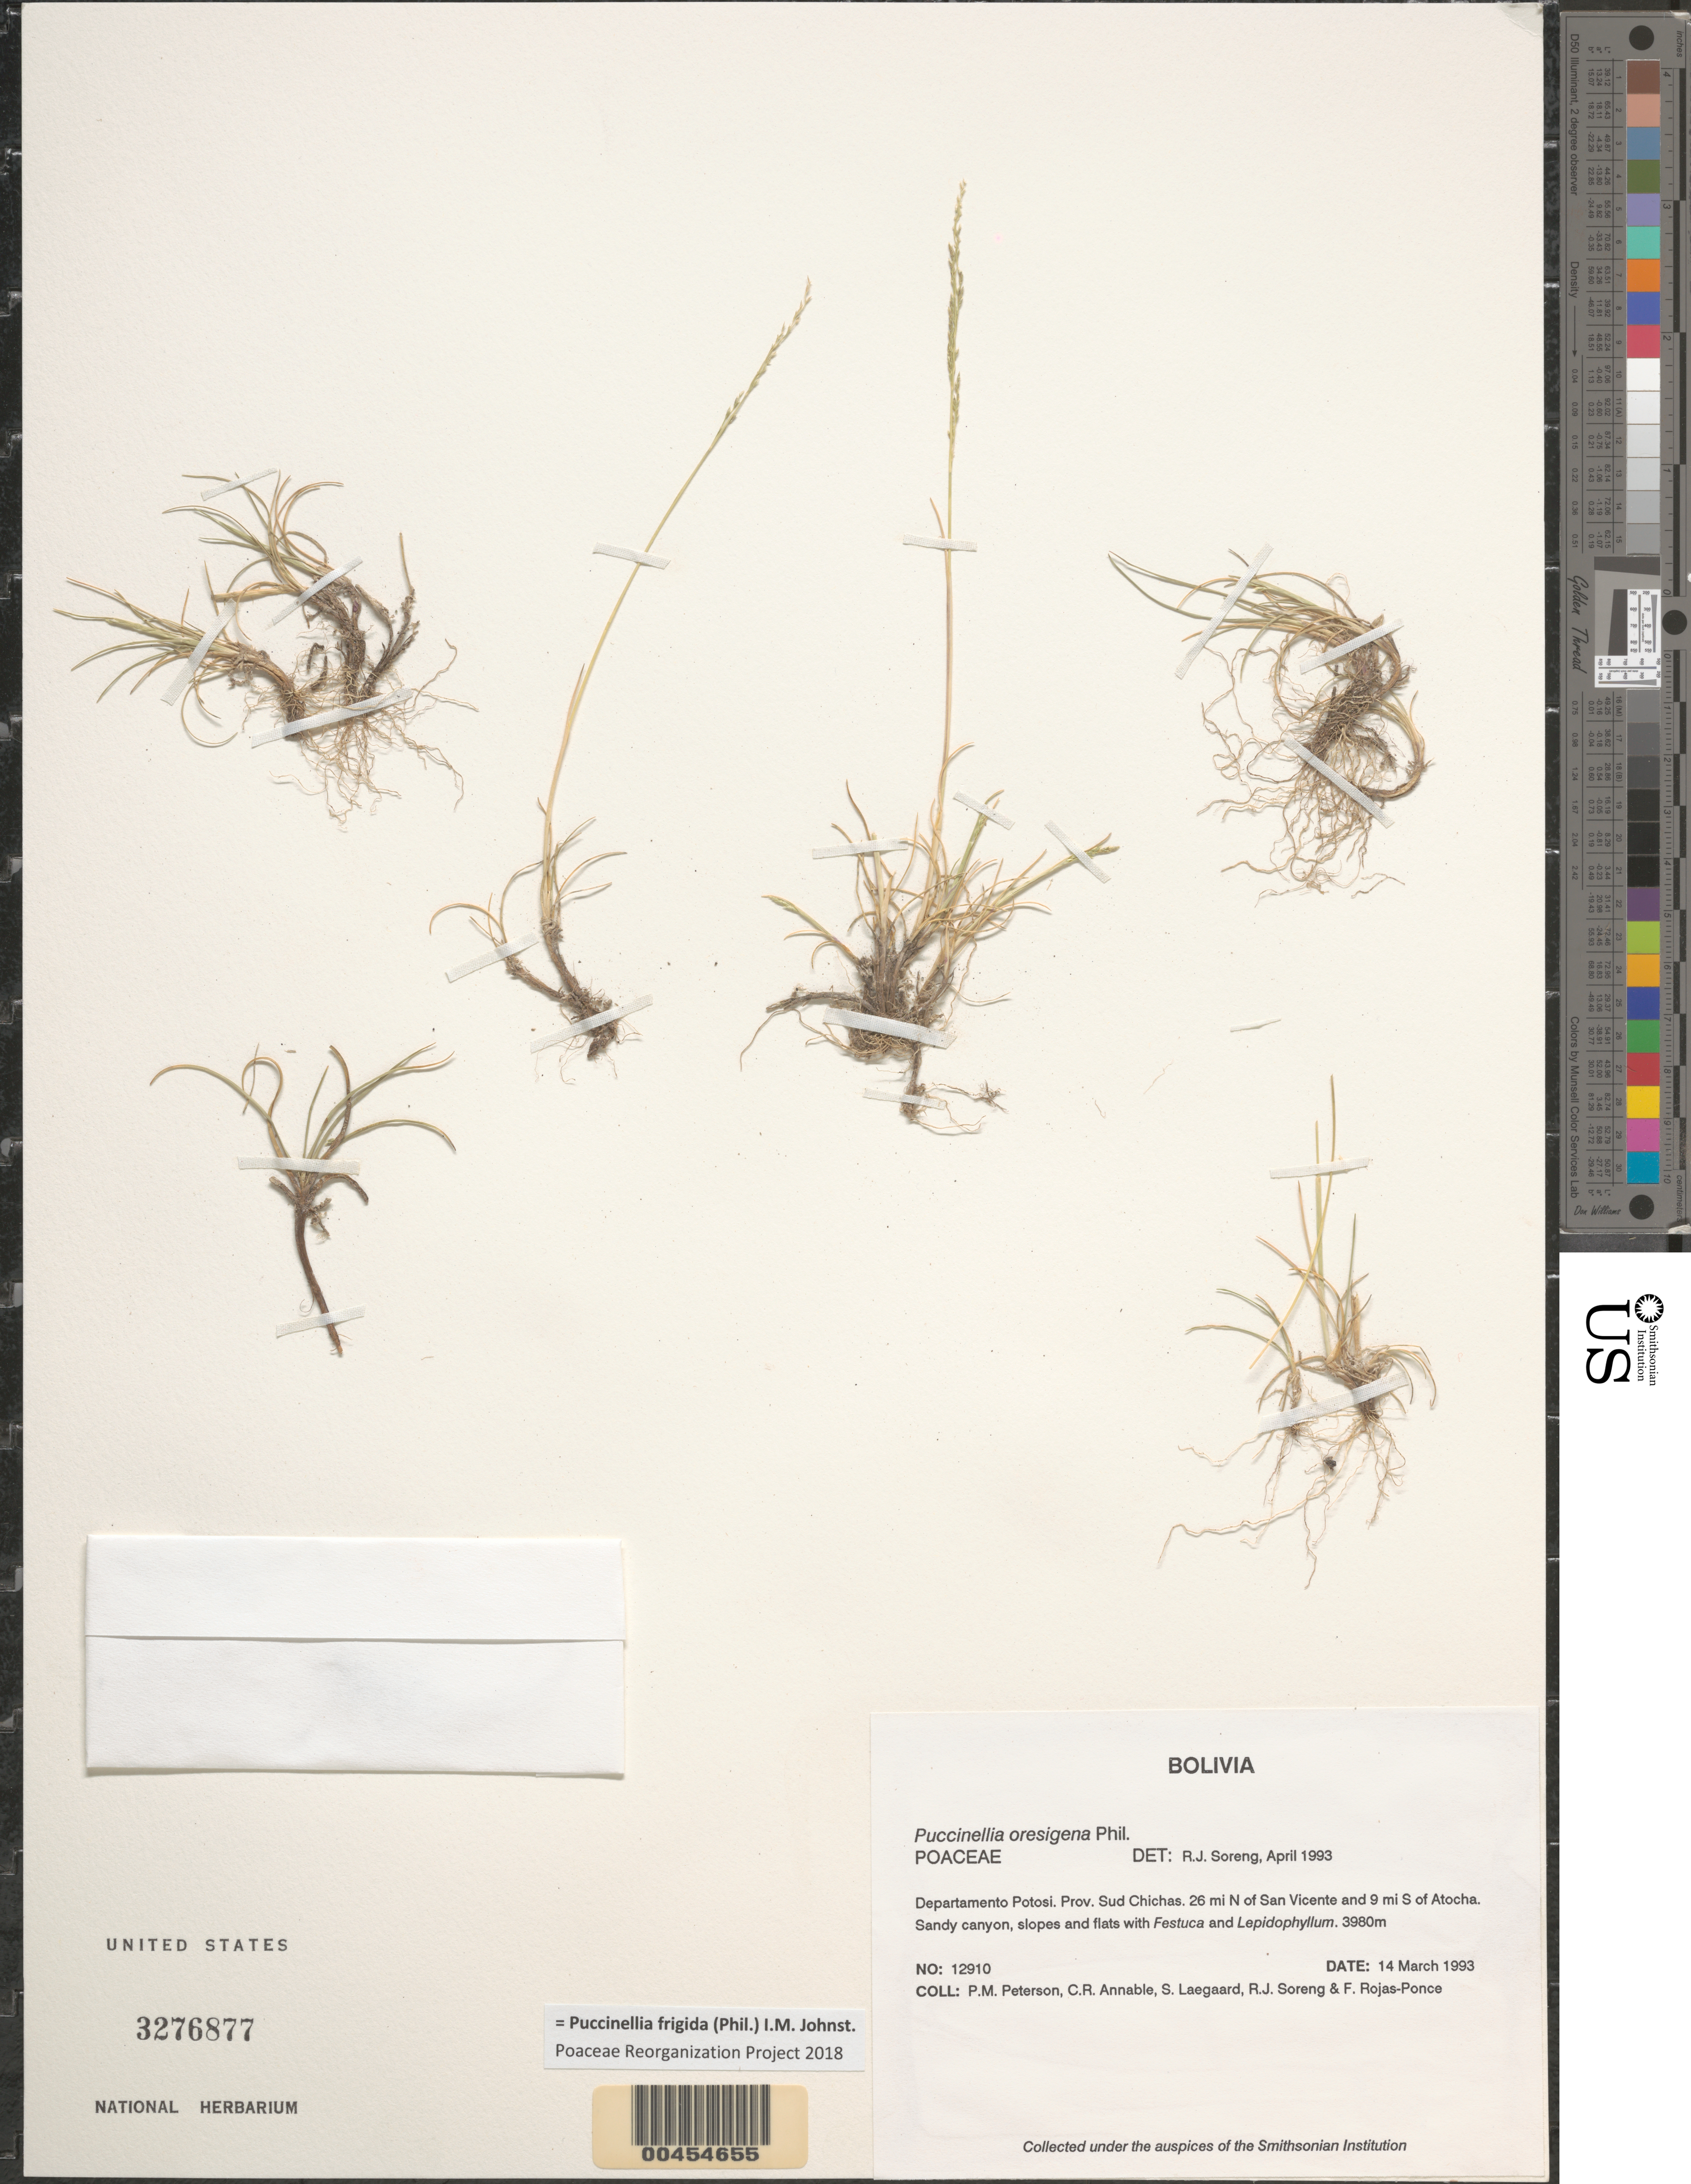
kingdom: Plantae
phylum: Tracheophyta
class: Liliopsida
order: Poales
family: Poaceae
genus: Puccinellia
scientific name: Puccinellia frigida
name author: (Phil.) I.M. Johnst.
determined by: Poaceae Reorganization Project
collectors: P. M. Peterson, C. R. Annable, S. Lægaard, R. J. Soreng & F. Rojas-Ponce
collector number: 12910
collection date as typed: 14 Mar 1993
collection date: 1993-03-14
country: Bolivia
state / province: Potosí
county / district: Sud Chichas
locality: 26 mi N of San Vicente and 9 mi S of Atocha.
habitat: Sandy canyon, slopes and flats with Festuca and Lepidophyllum.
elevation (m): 3980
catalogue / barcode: US 3276877